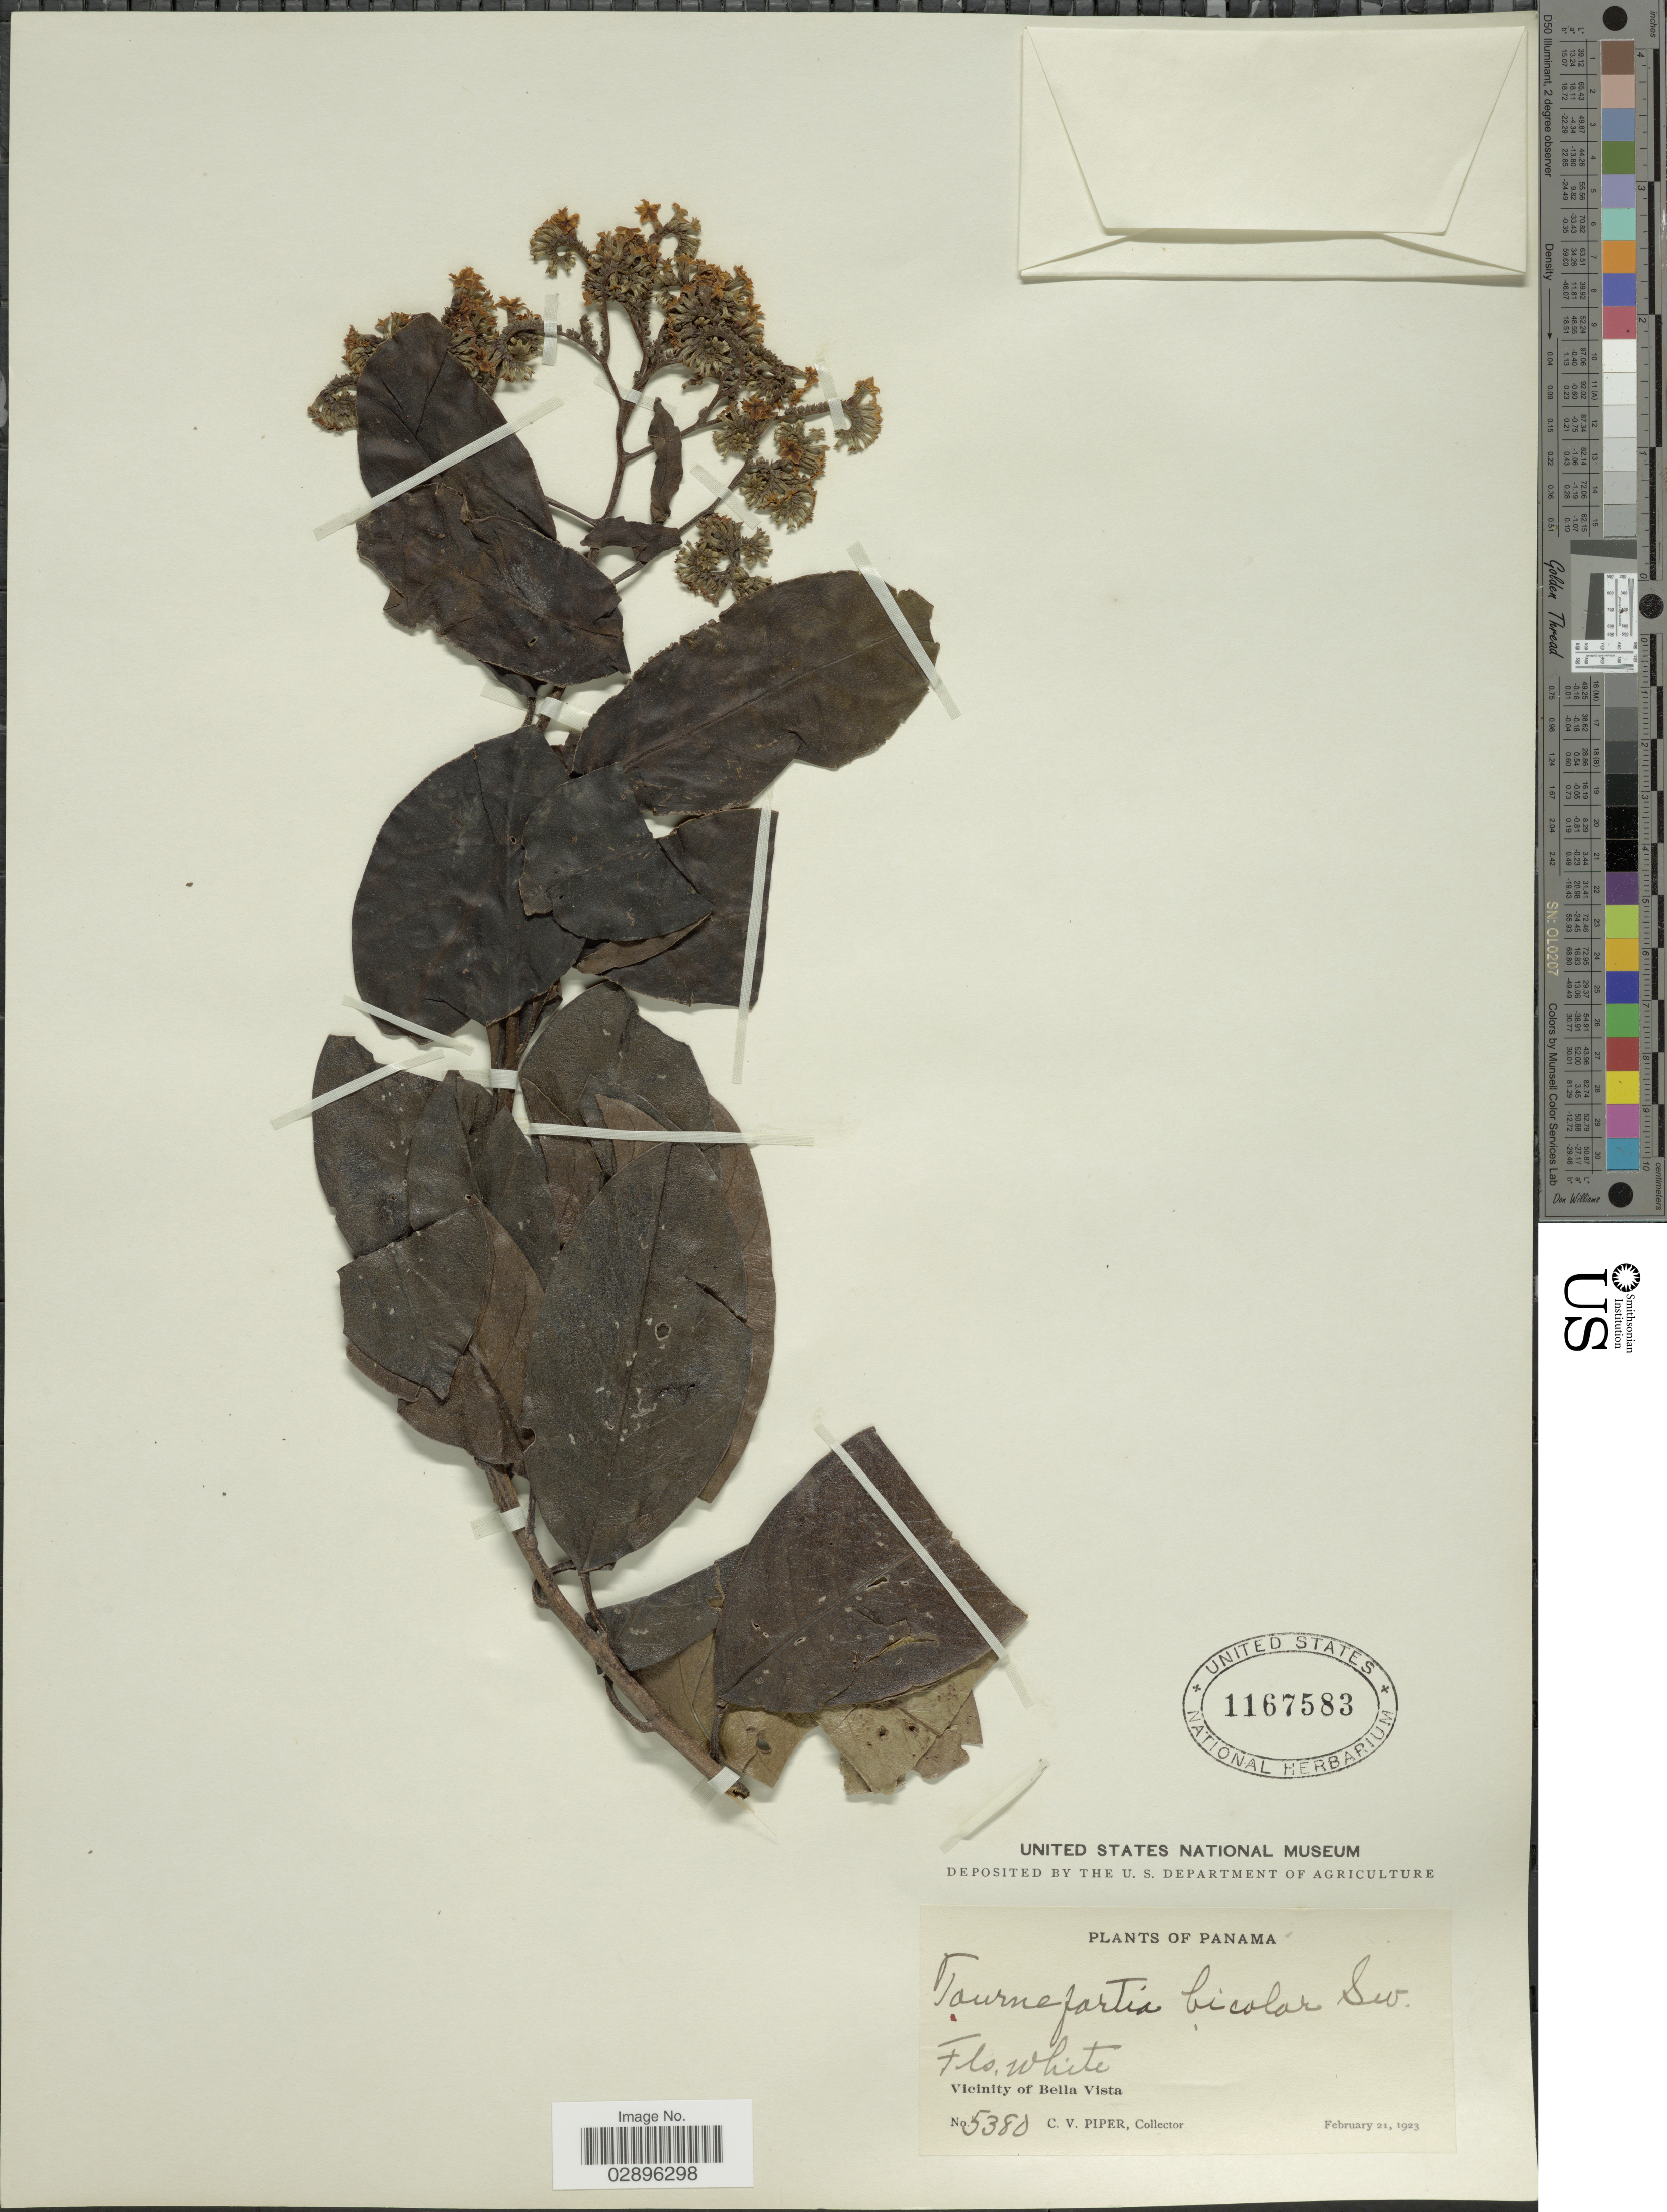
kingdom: Plantae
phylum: Tracheophyta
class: Magnoliopsida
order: Boraginales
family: Heliotropiaceae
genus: Tournefortia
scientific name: Tournefortia bicolor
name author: Sw.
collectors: C. V. Piper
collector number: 5380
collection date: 1923-02-21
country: Panama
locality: Vicinity of Bella Vista.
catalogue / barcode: US 1167583